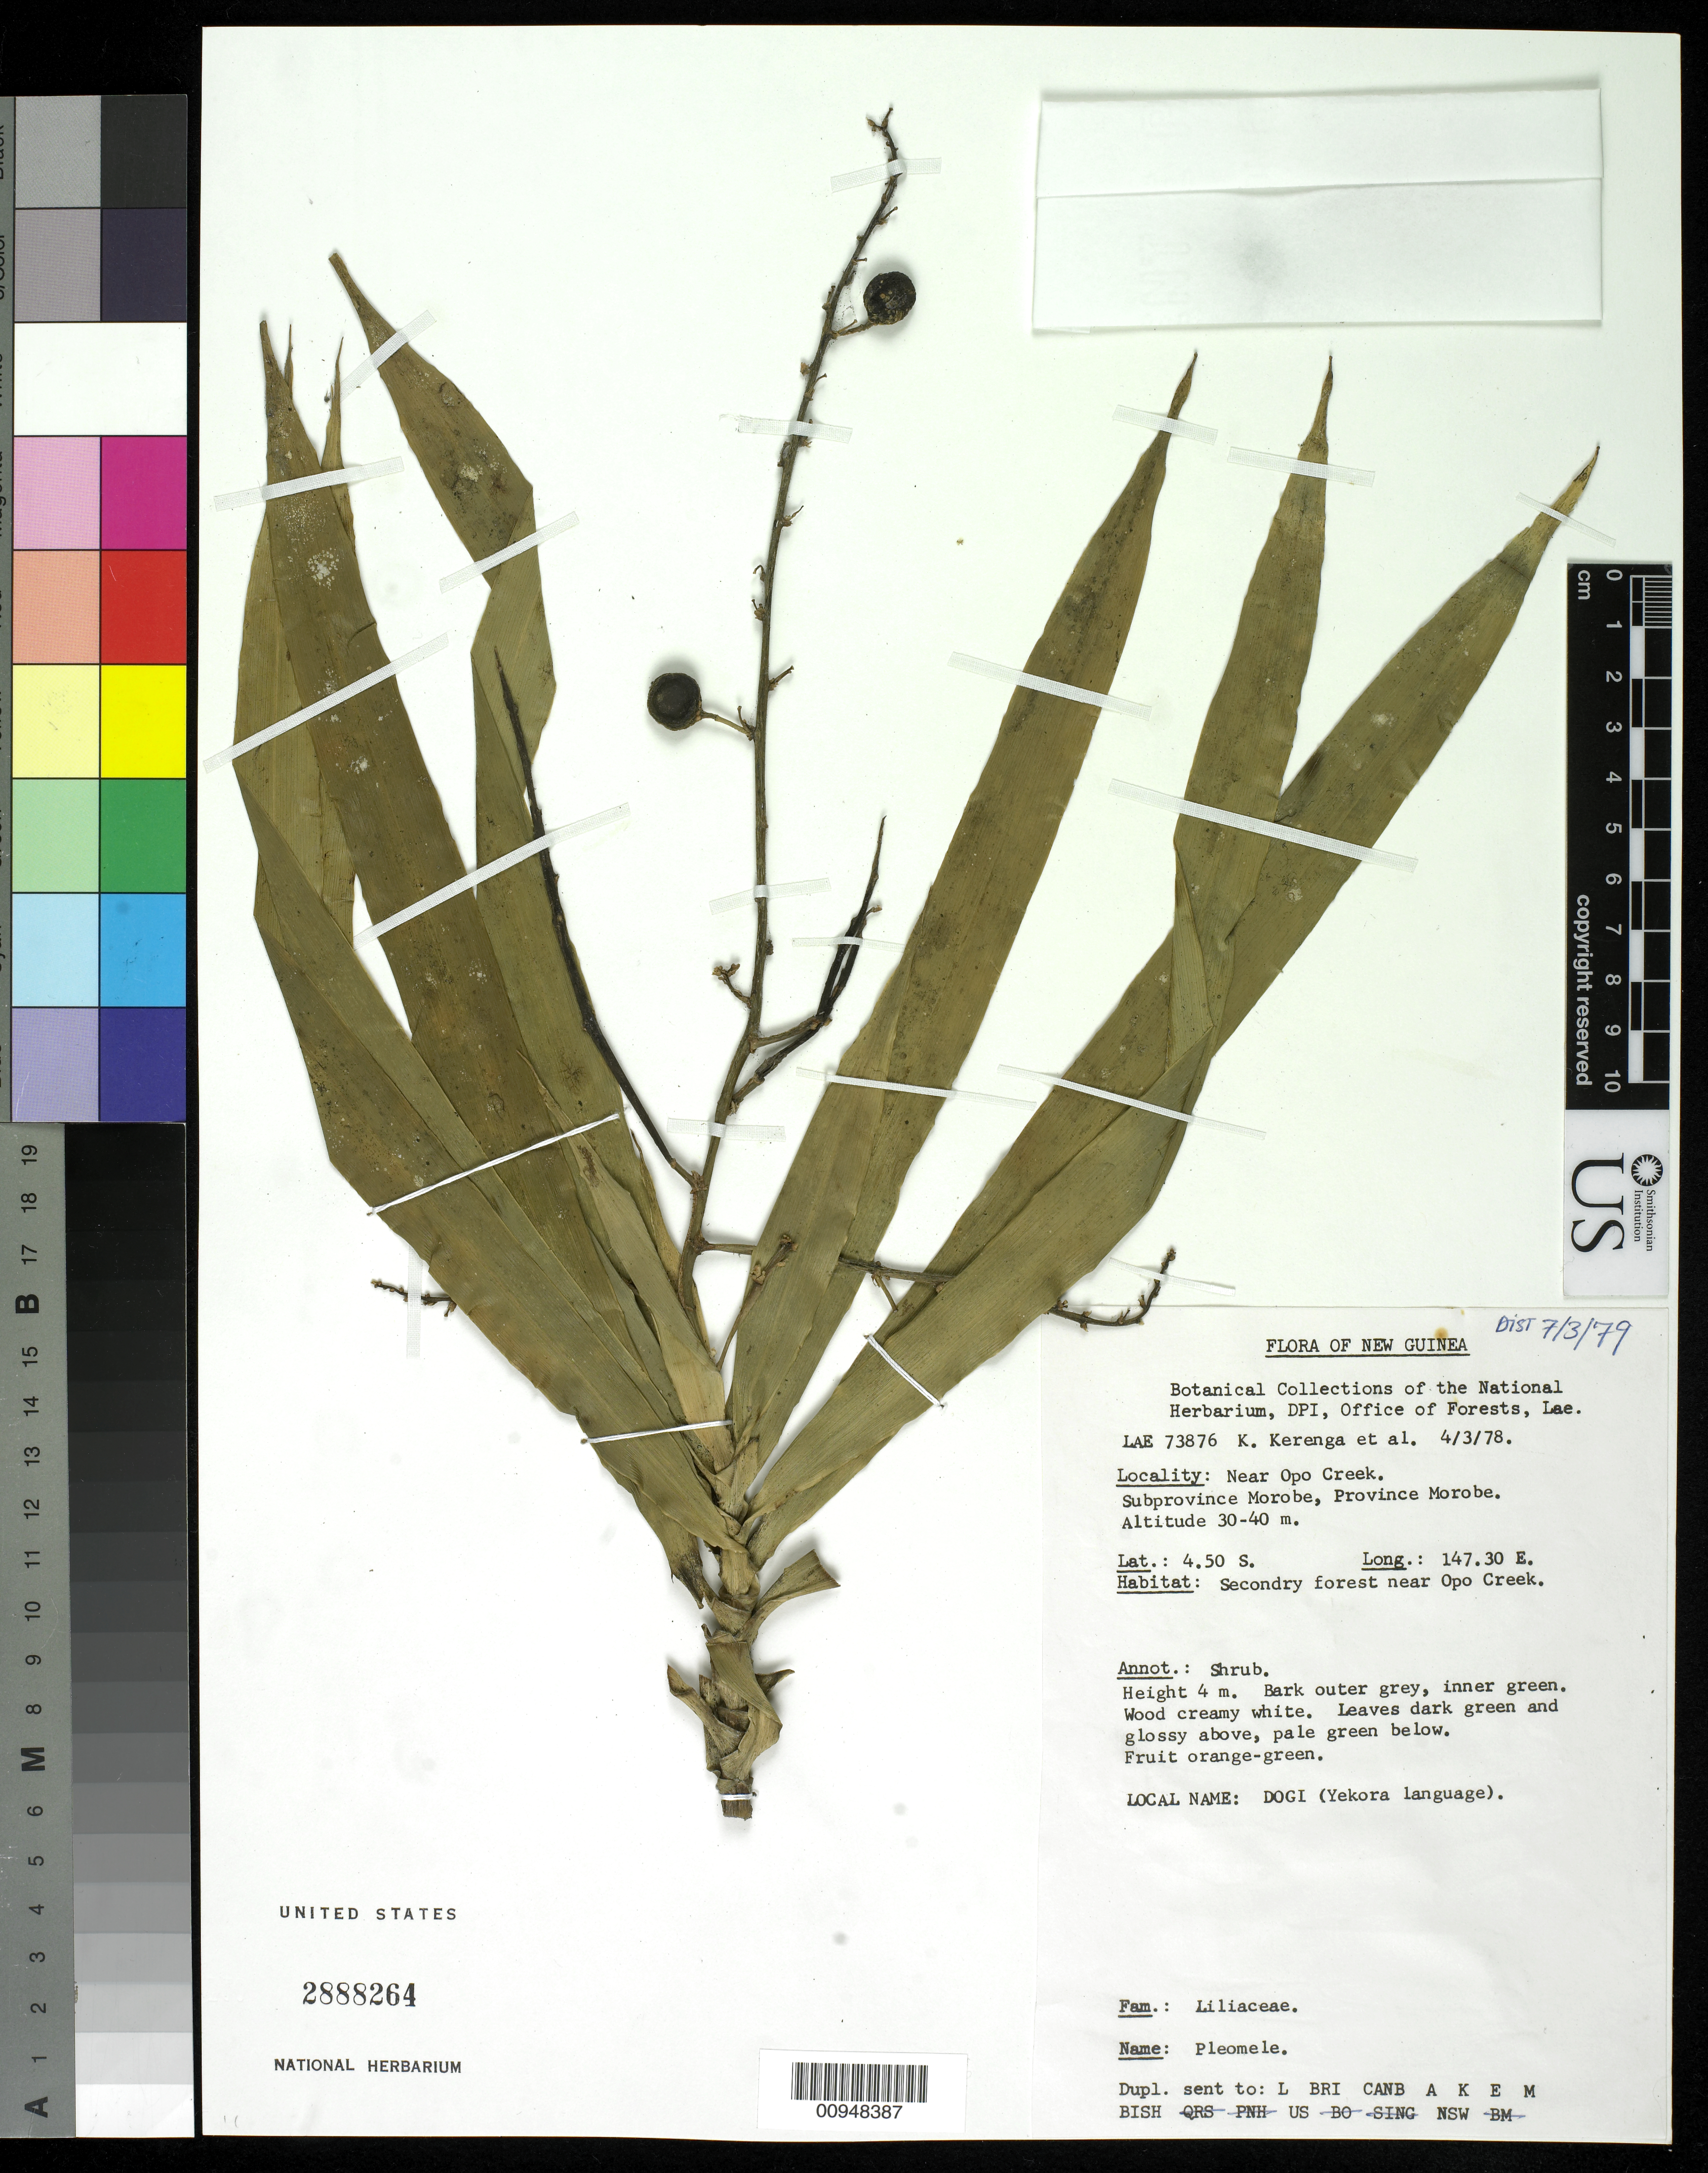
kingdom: Plantae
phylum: Tracheophyta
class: Liliopsida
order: Asparagales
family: Asparagaceae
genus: Dracaena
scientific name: Dracaena sp.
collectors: K. Kerenga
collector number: LAE 73876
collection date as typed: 04 Mar 1976 or 03 Apr 1976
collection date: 1976-03-04 or 1976-04-03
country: Papua New Guinea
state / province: Morobe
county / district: Morobe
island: New Guinea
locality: Near Opo Creek.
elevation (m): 30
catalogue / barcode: US 2888264